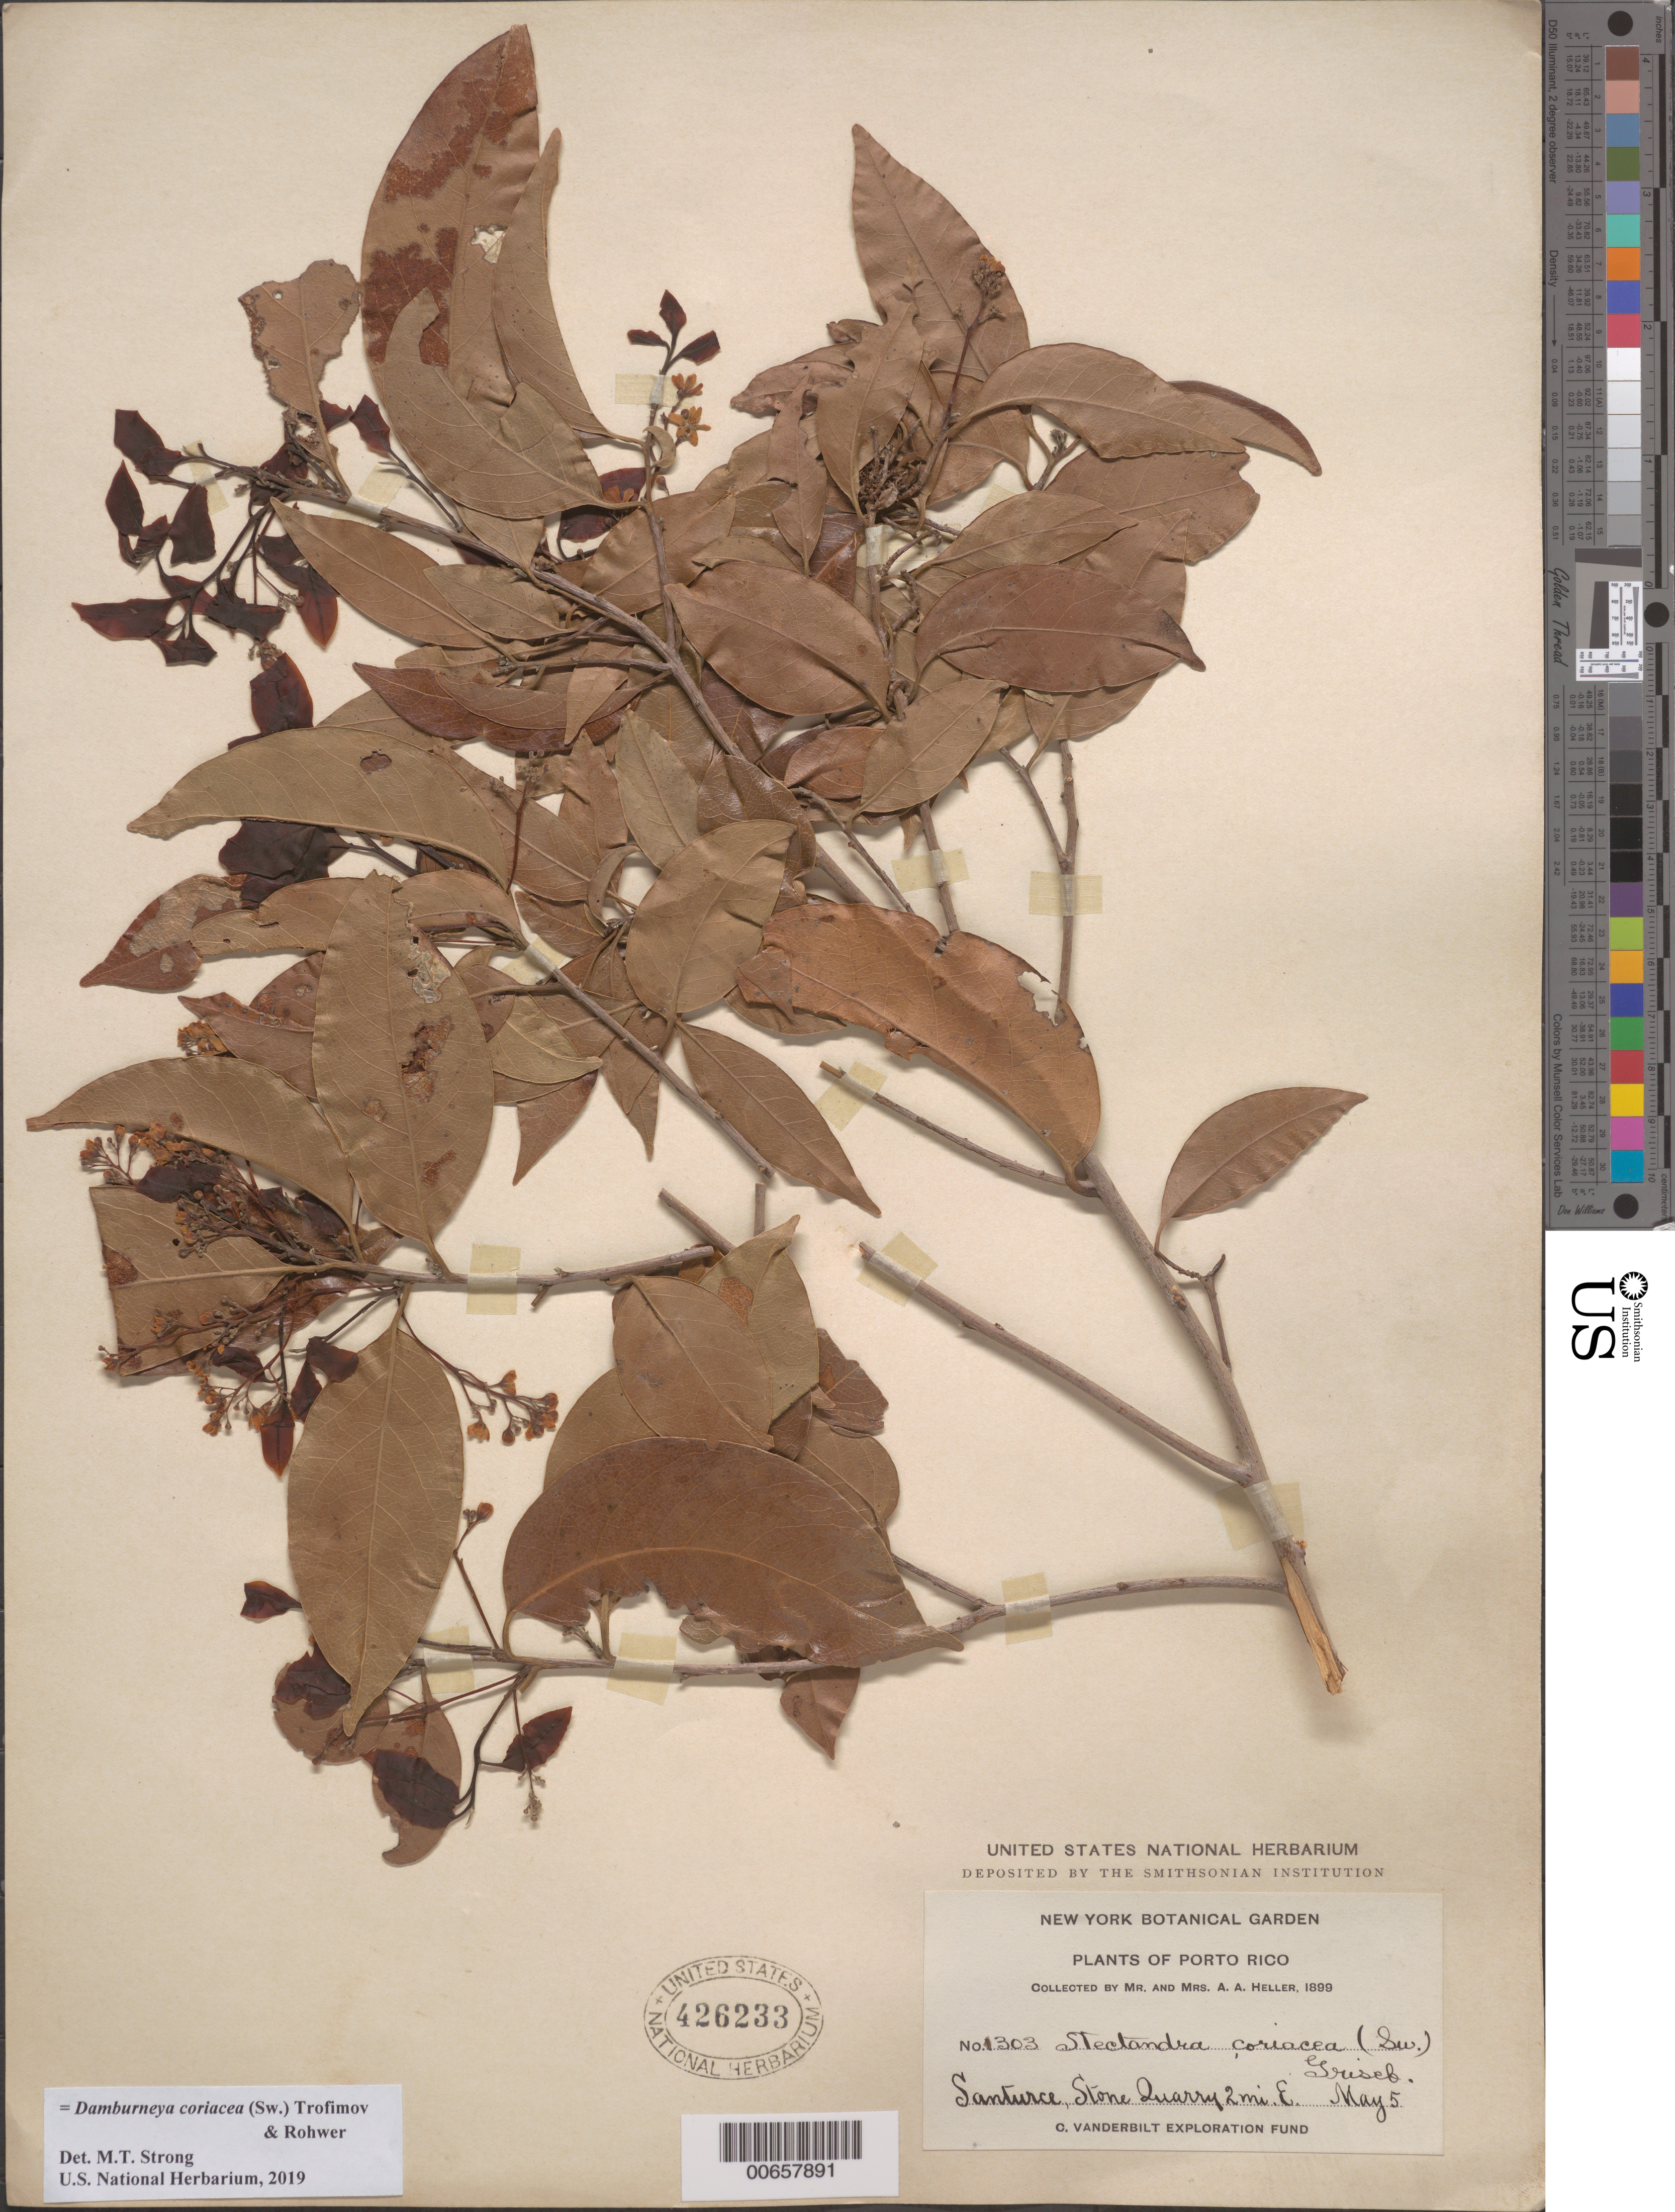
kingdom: Plantae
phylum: Tracheophyta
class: Magnoliopsida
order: Laurales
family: Lauraceae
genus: Damburneya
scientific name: Damburneya coriacea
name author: (Sw.) Trofimov & Rohwer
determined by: Strong, M. T., (US), Smithsonian Institution - National Museum of Natural History (UNITED STATES)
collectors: A. A. Heller & -- Heller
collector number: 1303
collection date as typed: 05 May 1899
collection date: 1899-05-05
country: Puerto Rico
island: Greater Antilles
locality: Santurce, Stone Quarry 2 mi E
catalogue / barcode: US 426233